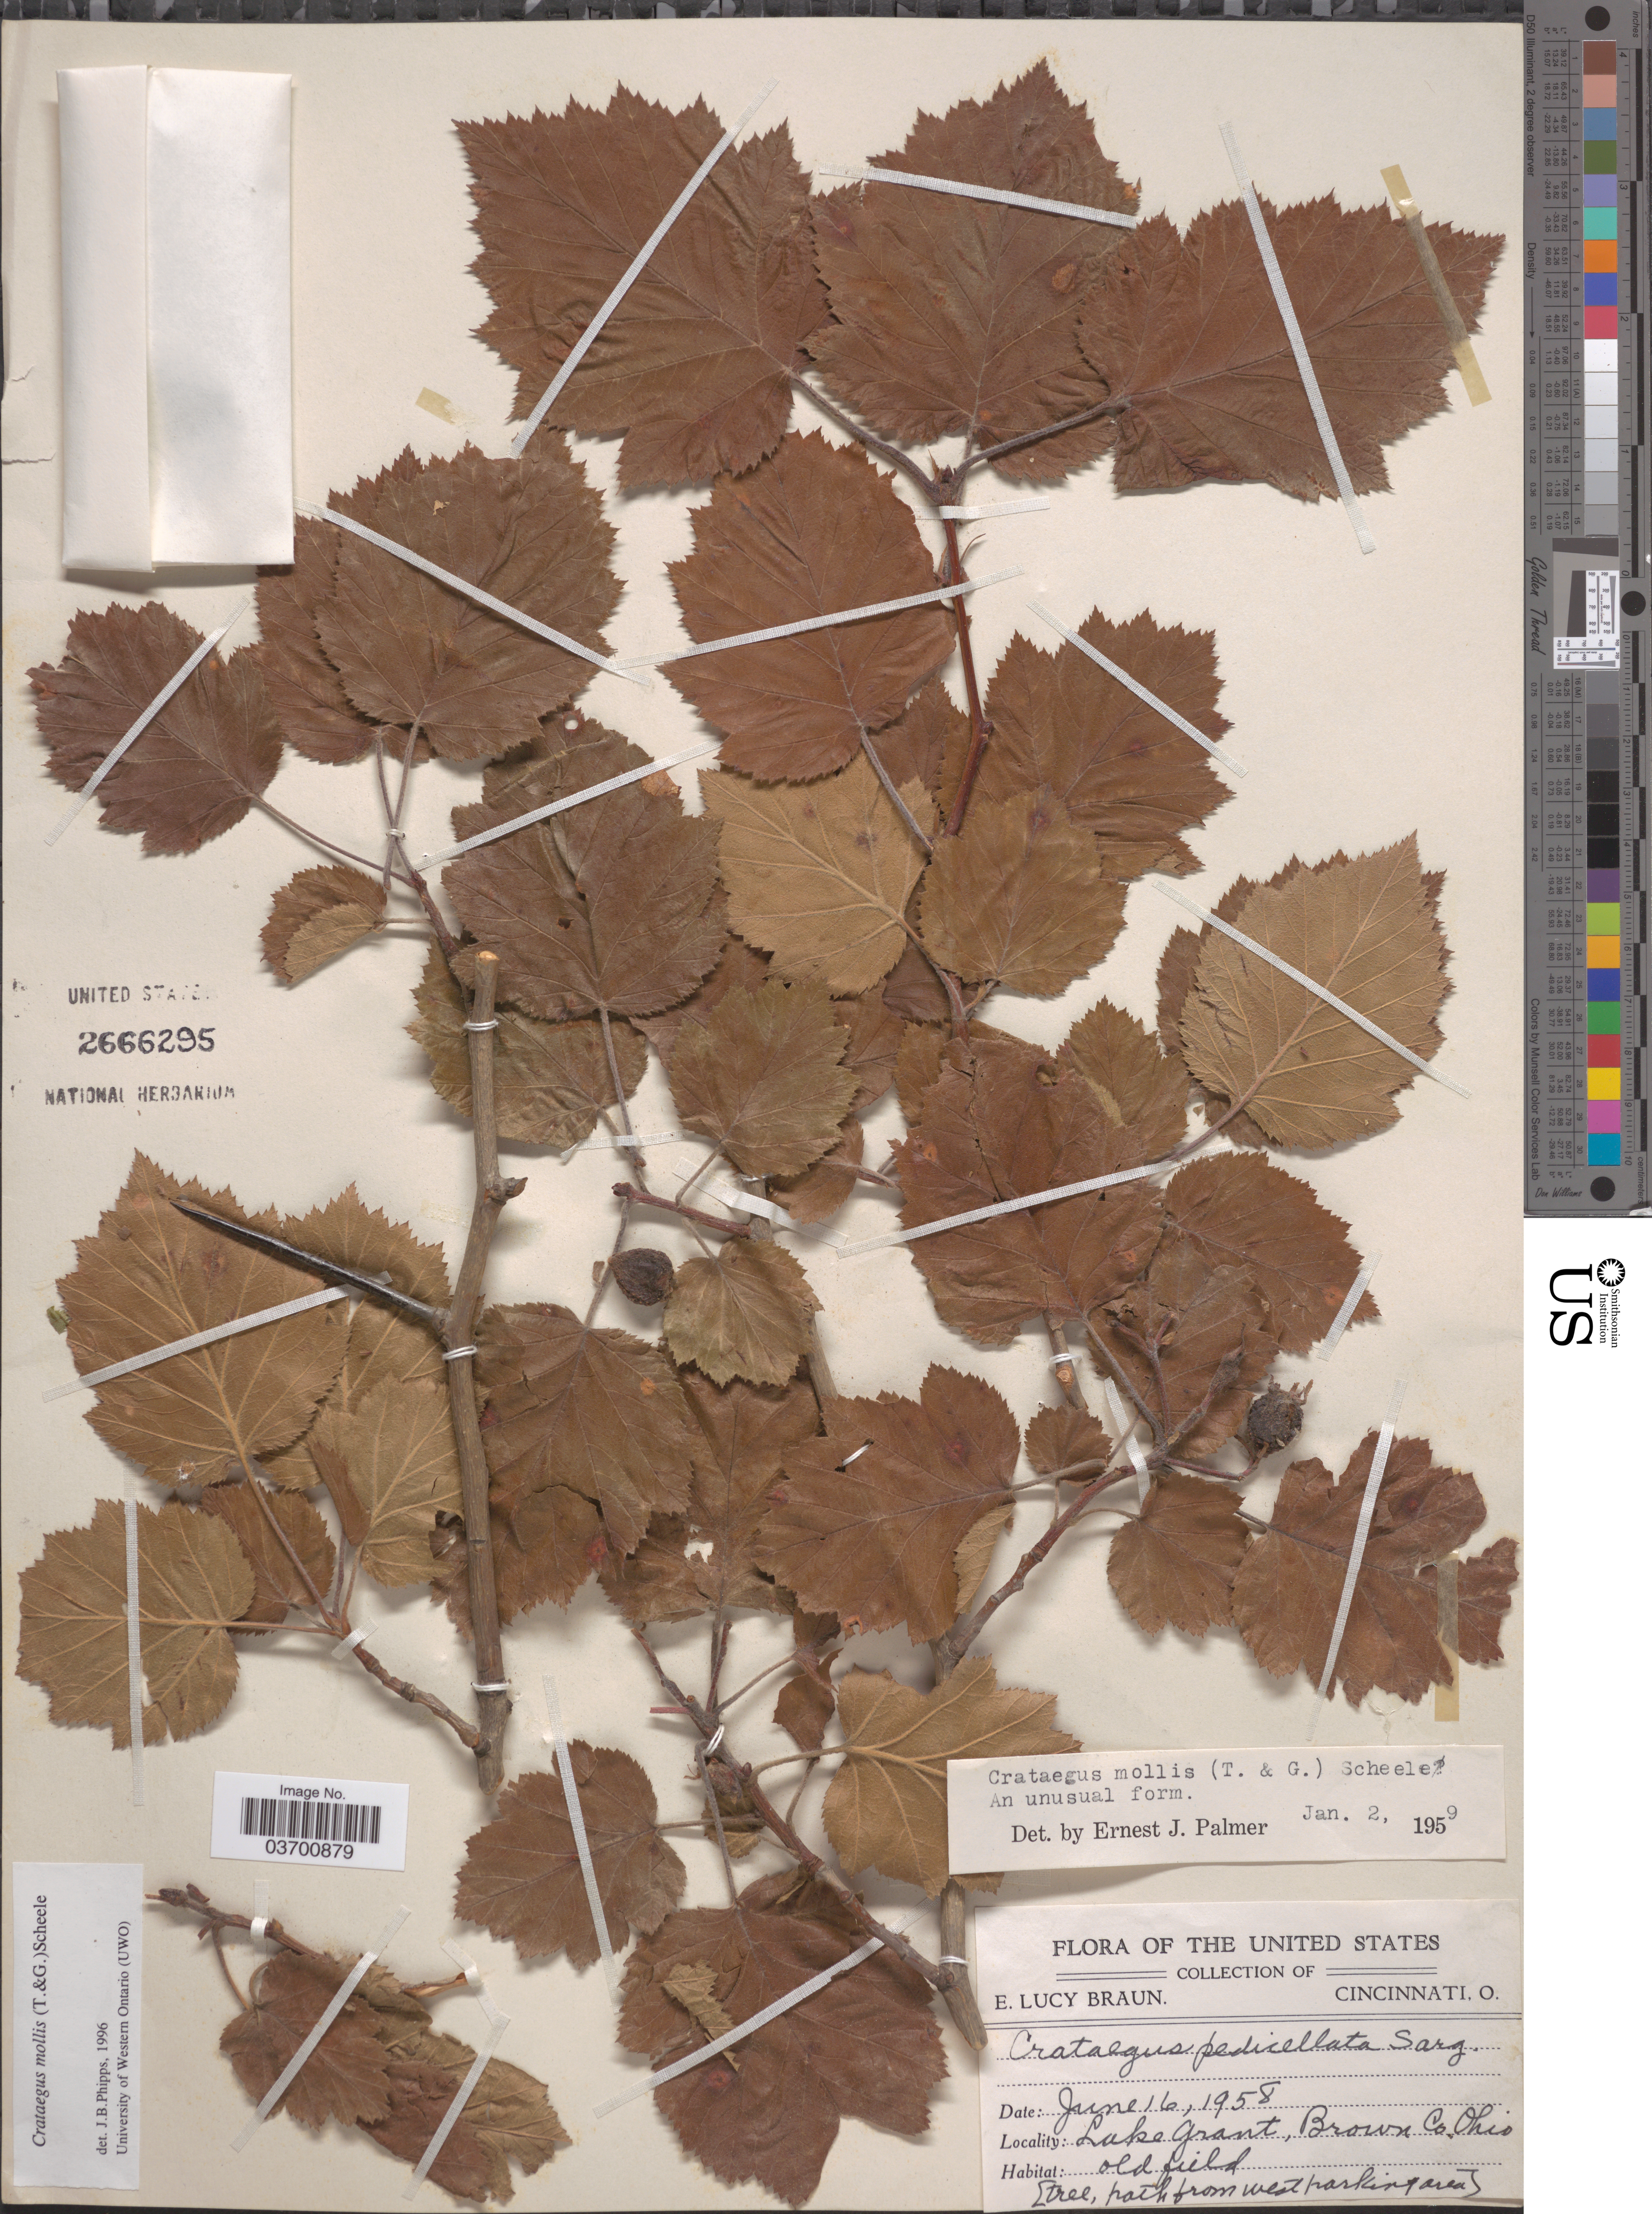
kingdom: Plantae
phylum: Tracheophyta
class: Magnoliopsida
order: Rosales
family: Rosaceae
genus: Crataegus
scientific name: Crataegus mollis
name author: (Torr. & A. Gray) Scheele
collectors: E. L. Braun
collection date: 1958-06-16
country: United States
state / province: Ohio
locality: Lake Grant, Brown Co.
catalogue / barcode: US 2666295